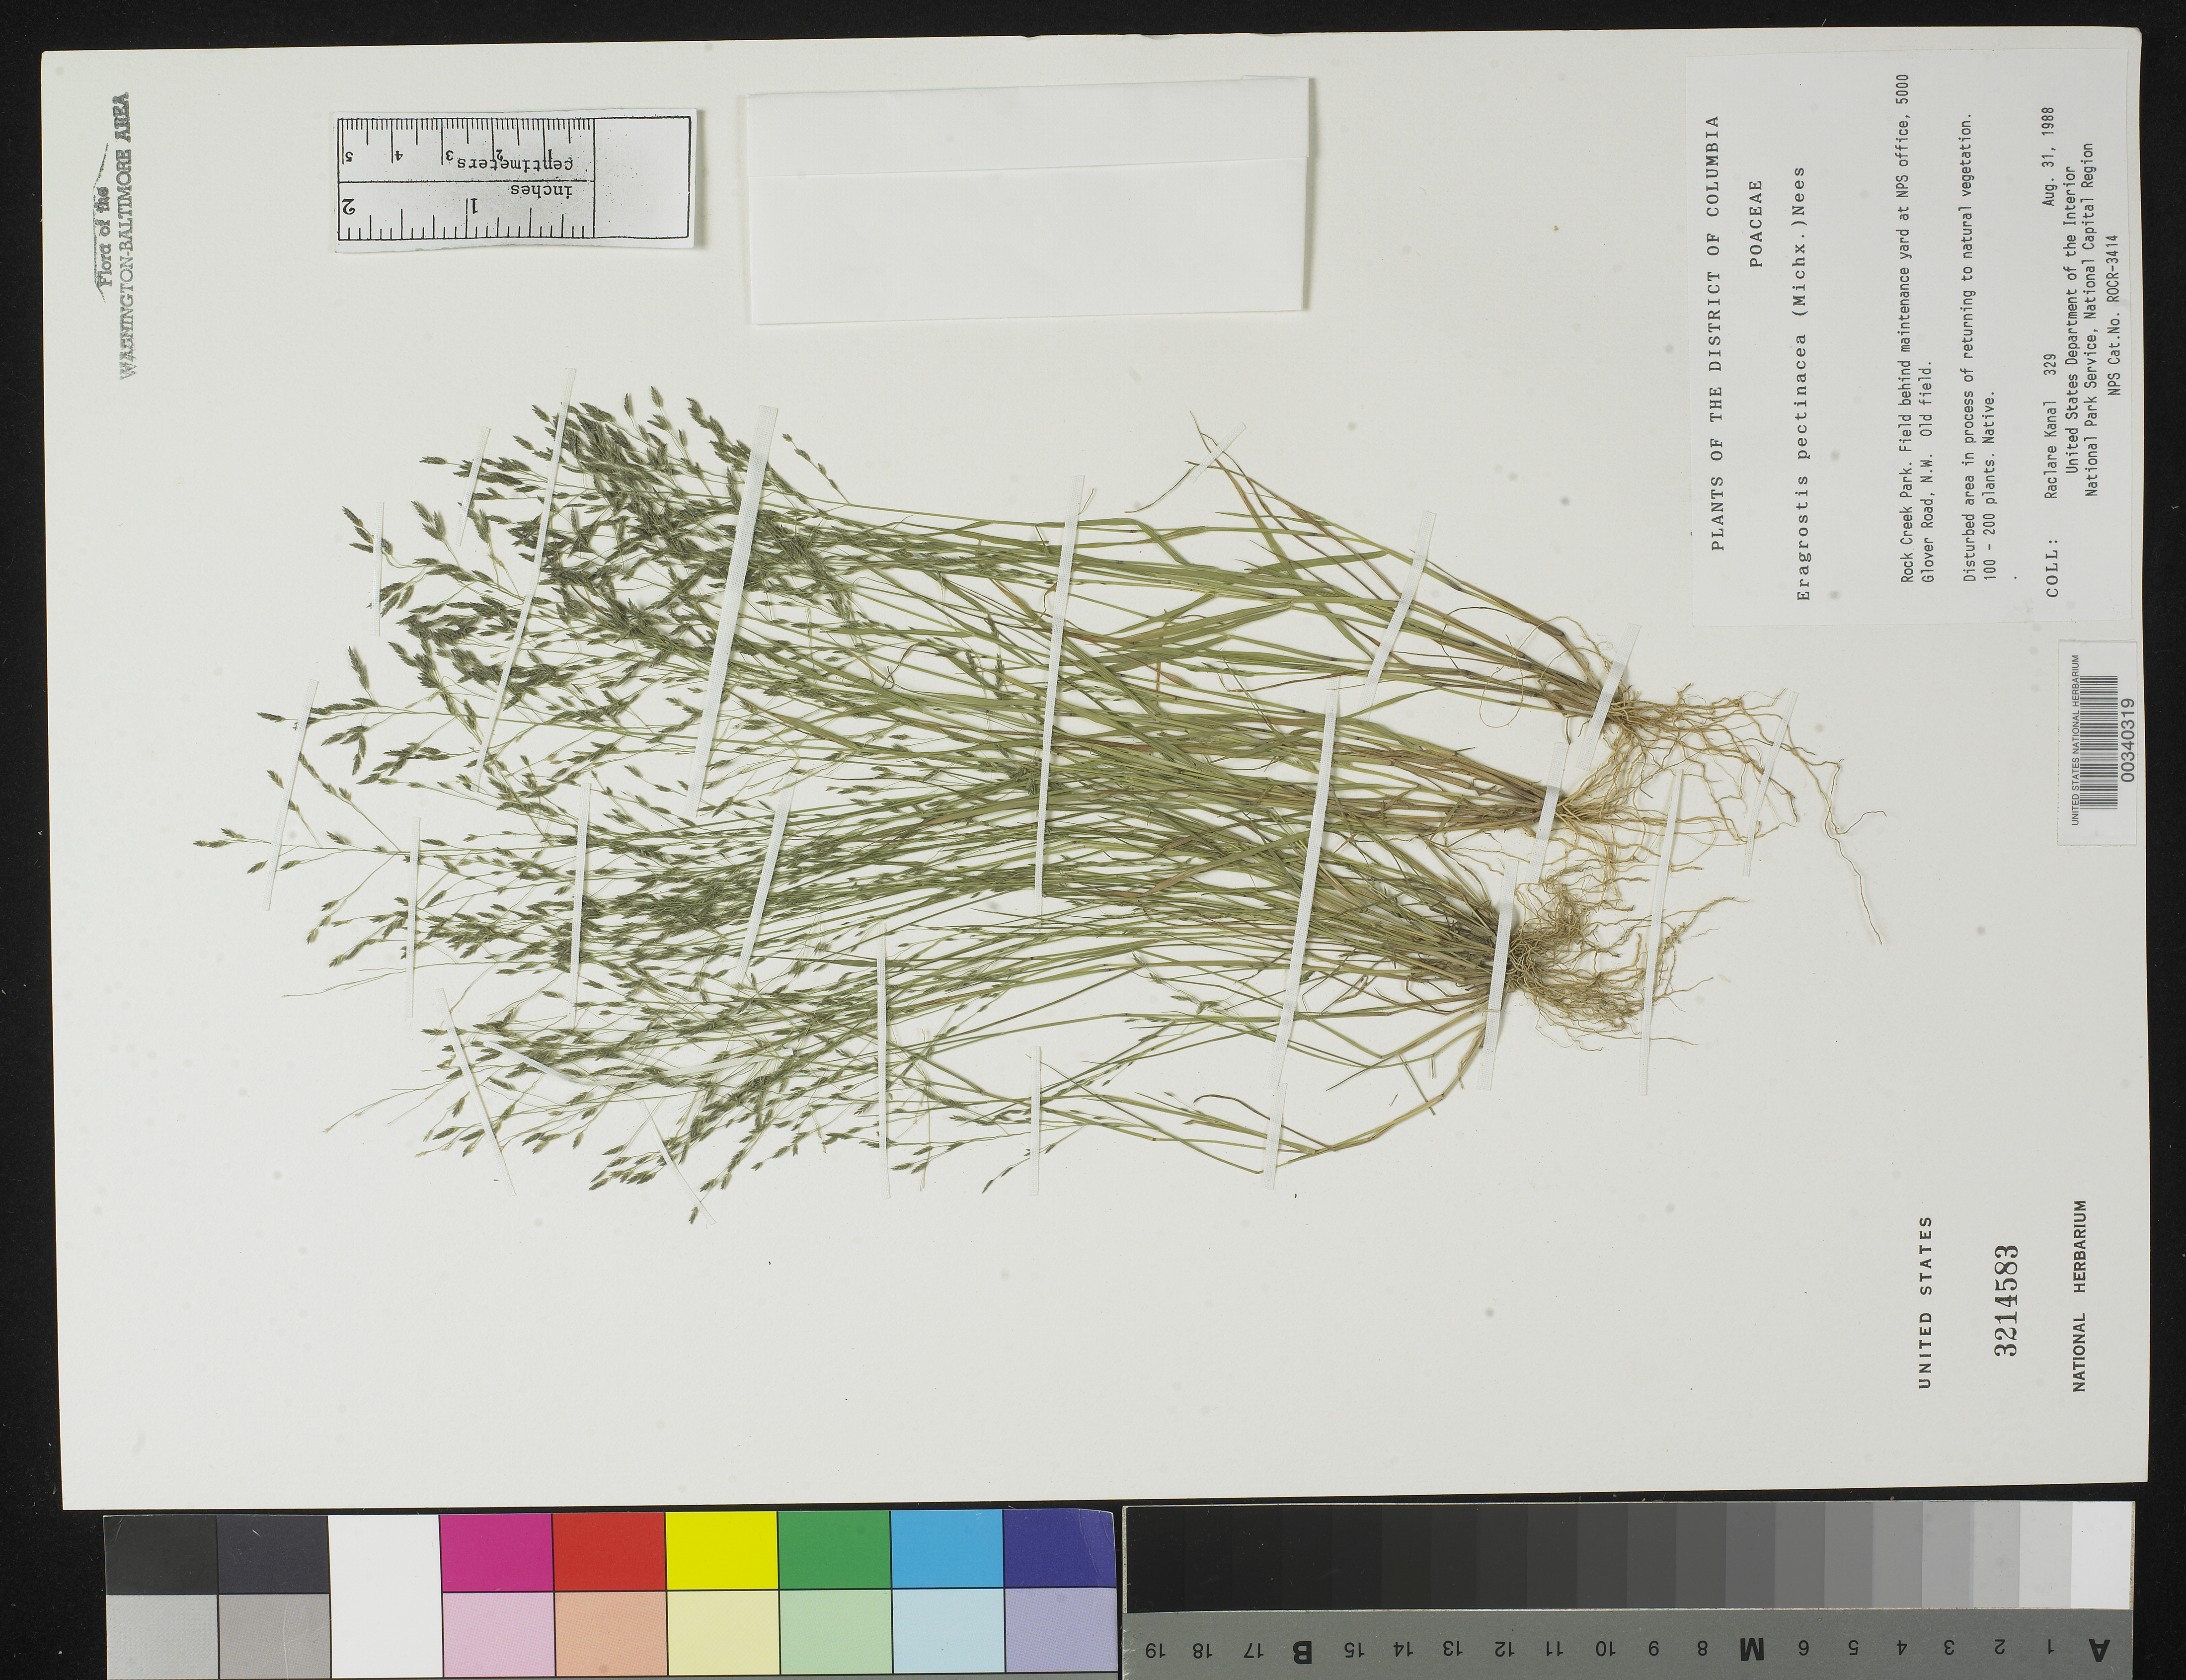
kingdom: Plantae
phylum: Tracheophyta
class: Liliopsida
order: Poales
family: Poaceae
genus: Eragrostis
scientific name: Eragrostis pectinacea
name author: (Michx.) Nees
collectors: R. Kanal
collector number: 329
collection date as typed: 31 Aug 1988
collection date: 1988-08-31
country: United States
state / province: District of Columbia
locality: Rock Creek Park. Behind Maintenance Yard at NPS Offices Rock Creek Park and Vicinity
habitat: Old field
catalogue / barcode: US 3214583